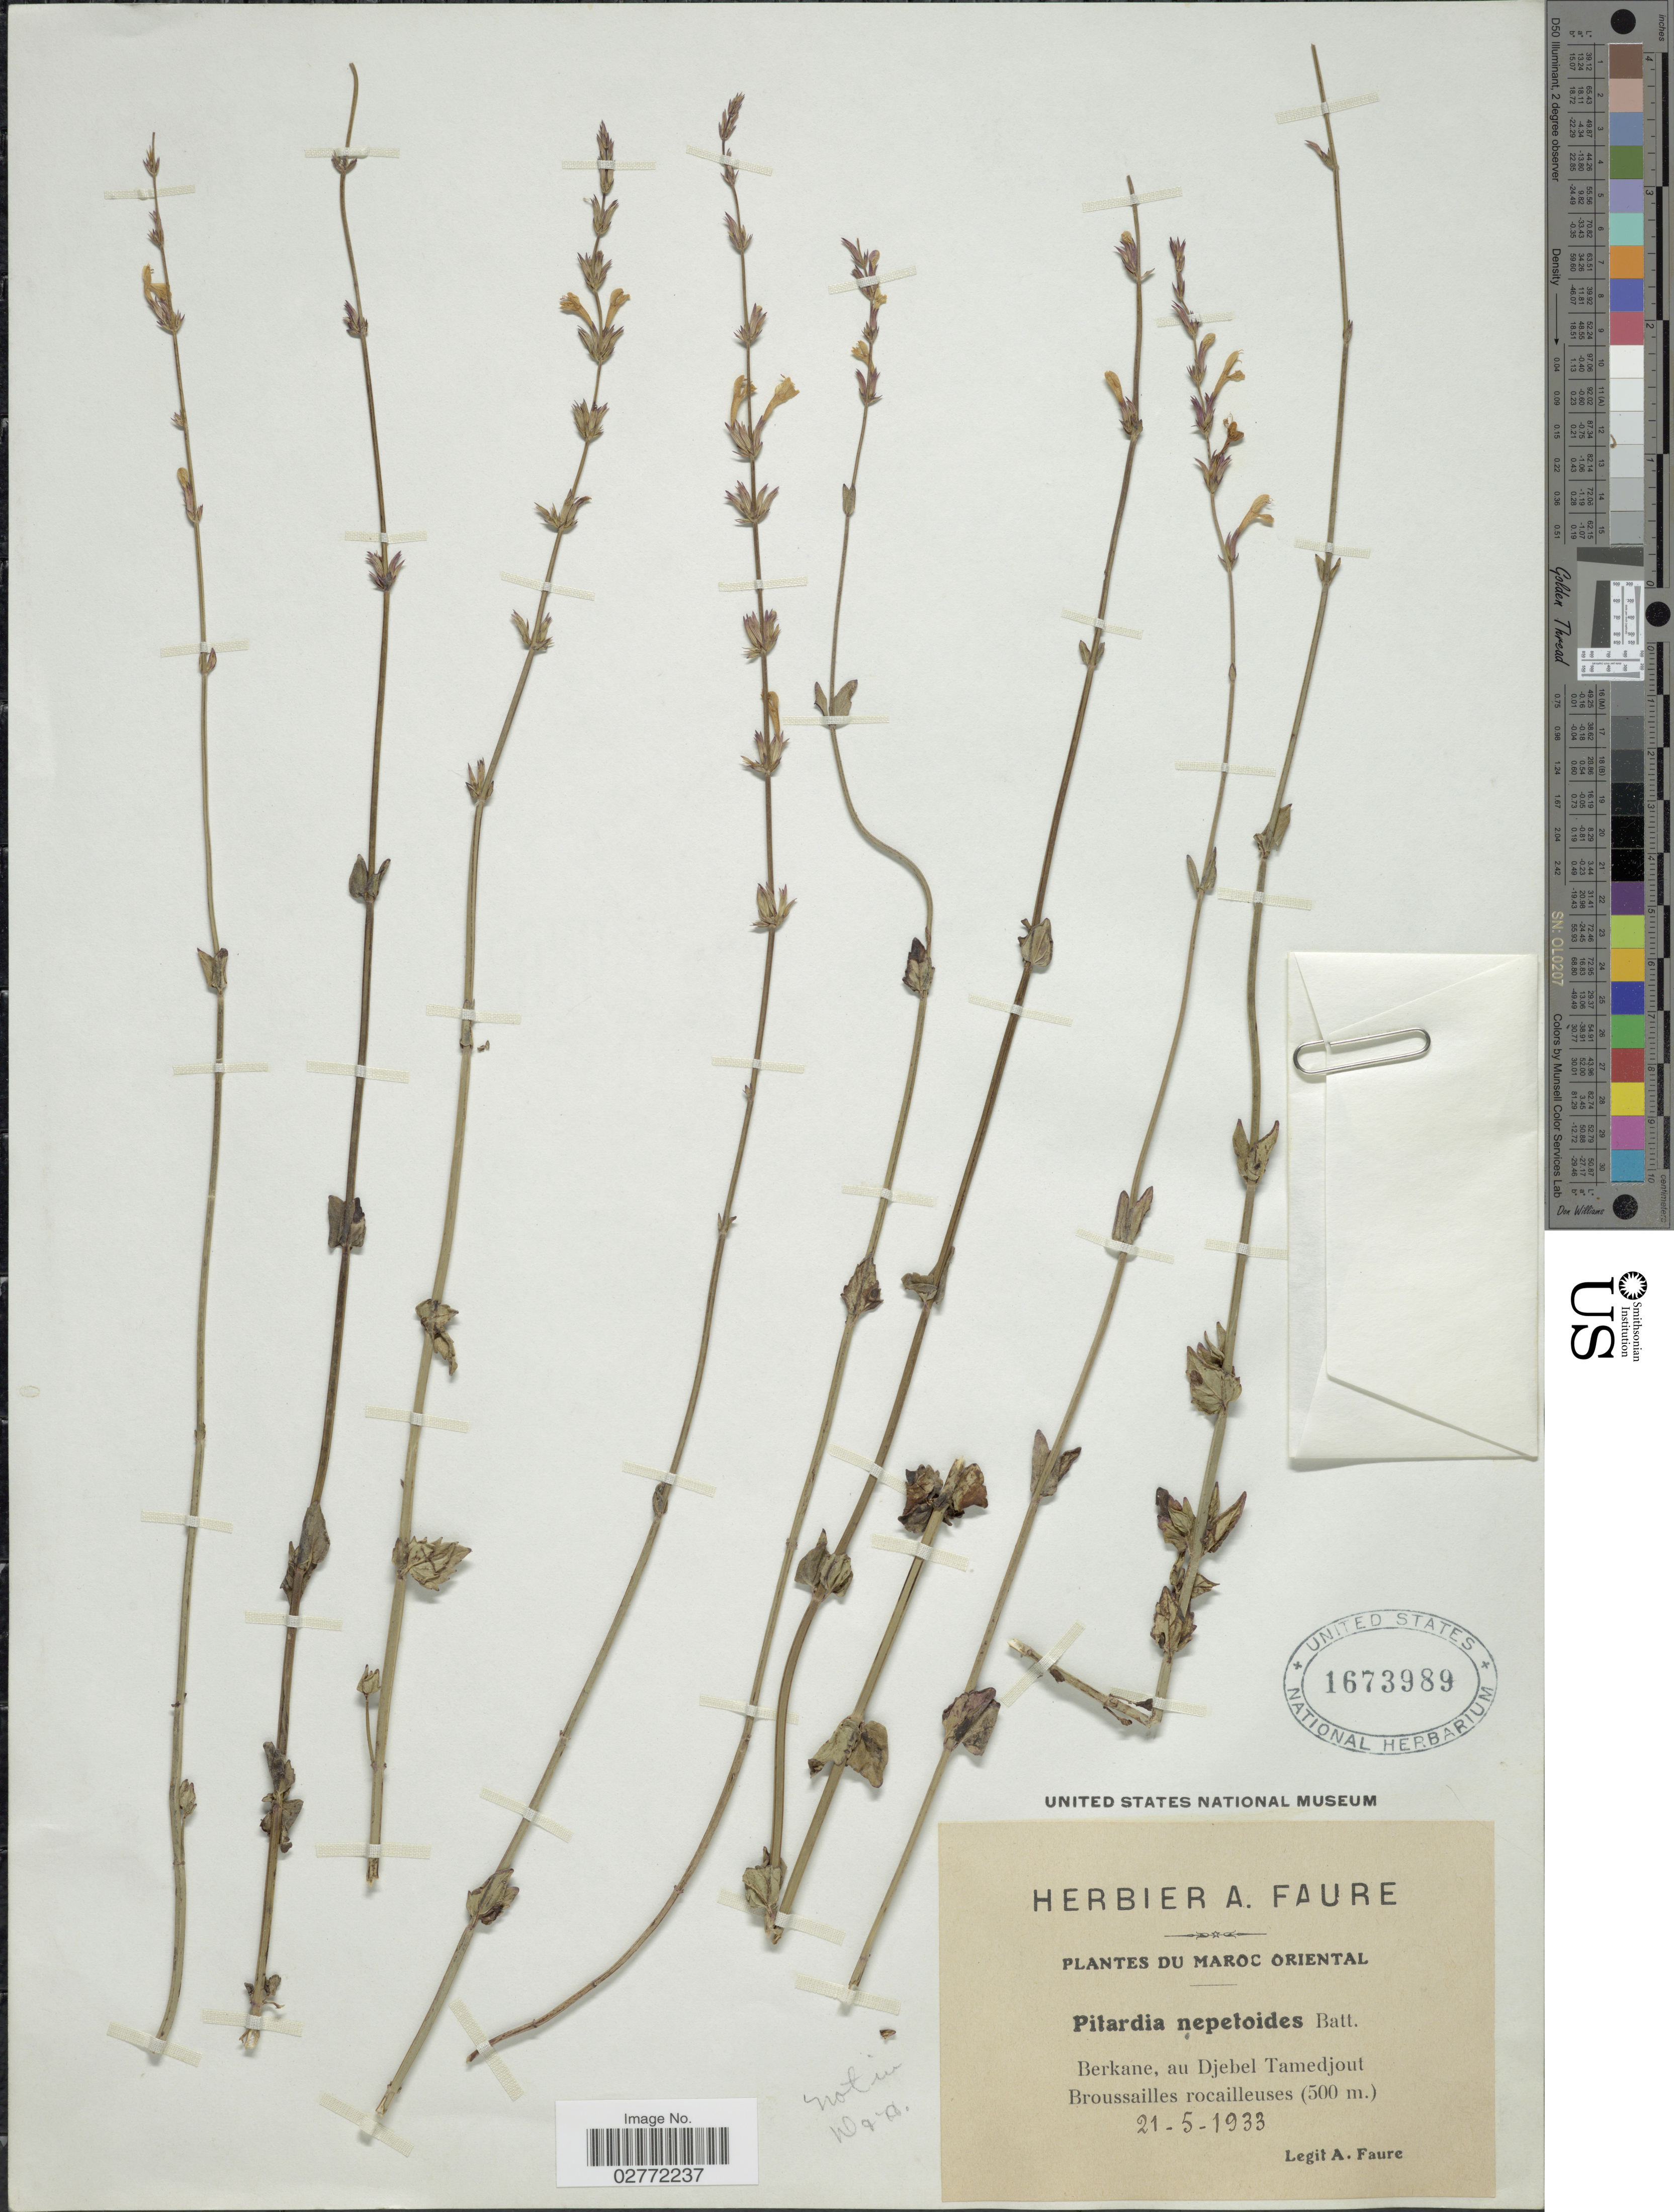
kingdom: Plantae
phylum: Tracheophyta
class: Magnoliopsida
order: Lamiales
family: Lamiaceae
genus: Nepeta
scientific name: Nepeta nepetoides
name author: (Batt. ex Pit.) Harley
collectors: A. Faure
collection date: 1933-05-21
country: Morocco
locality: Maroc Oriental. Berkane, au Djebel Tamedjout. Broussailles rocailleuses.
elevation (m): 500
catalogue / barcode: US 1673989